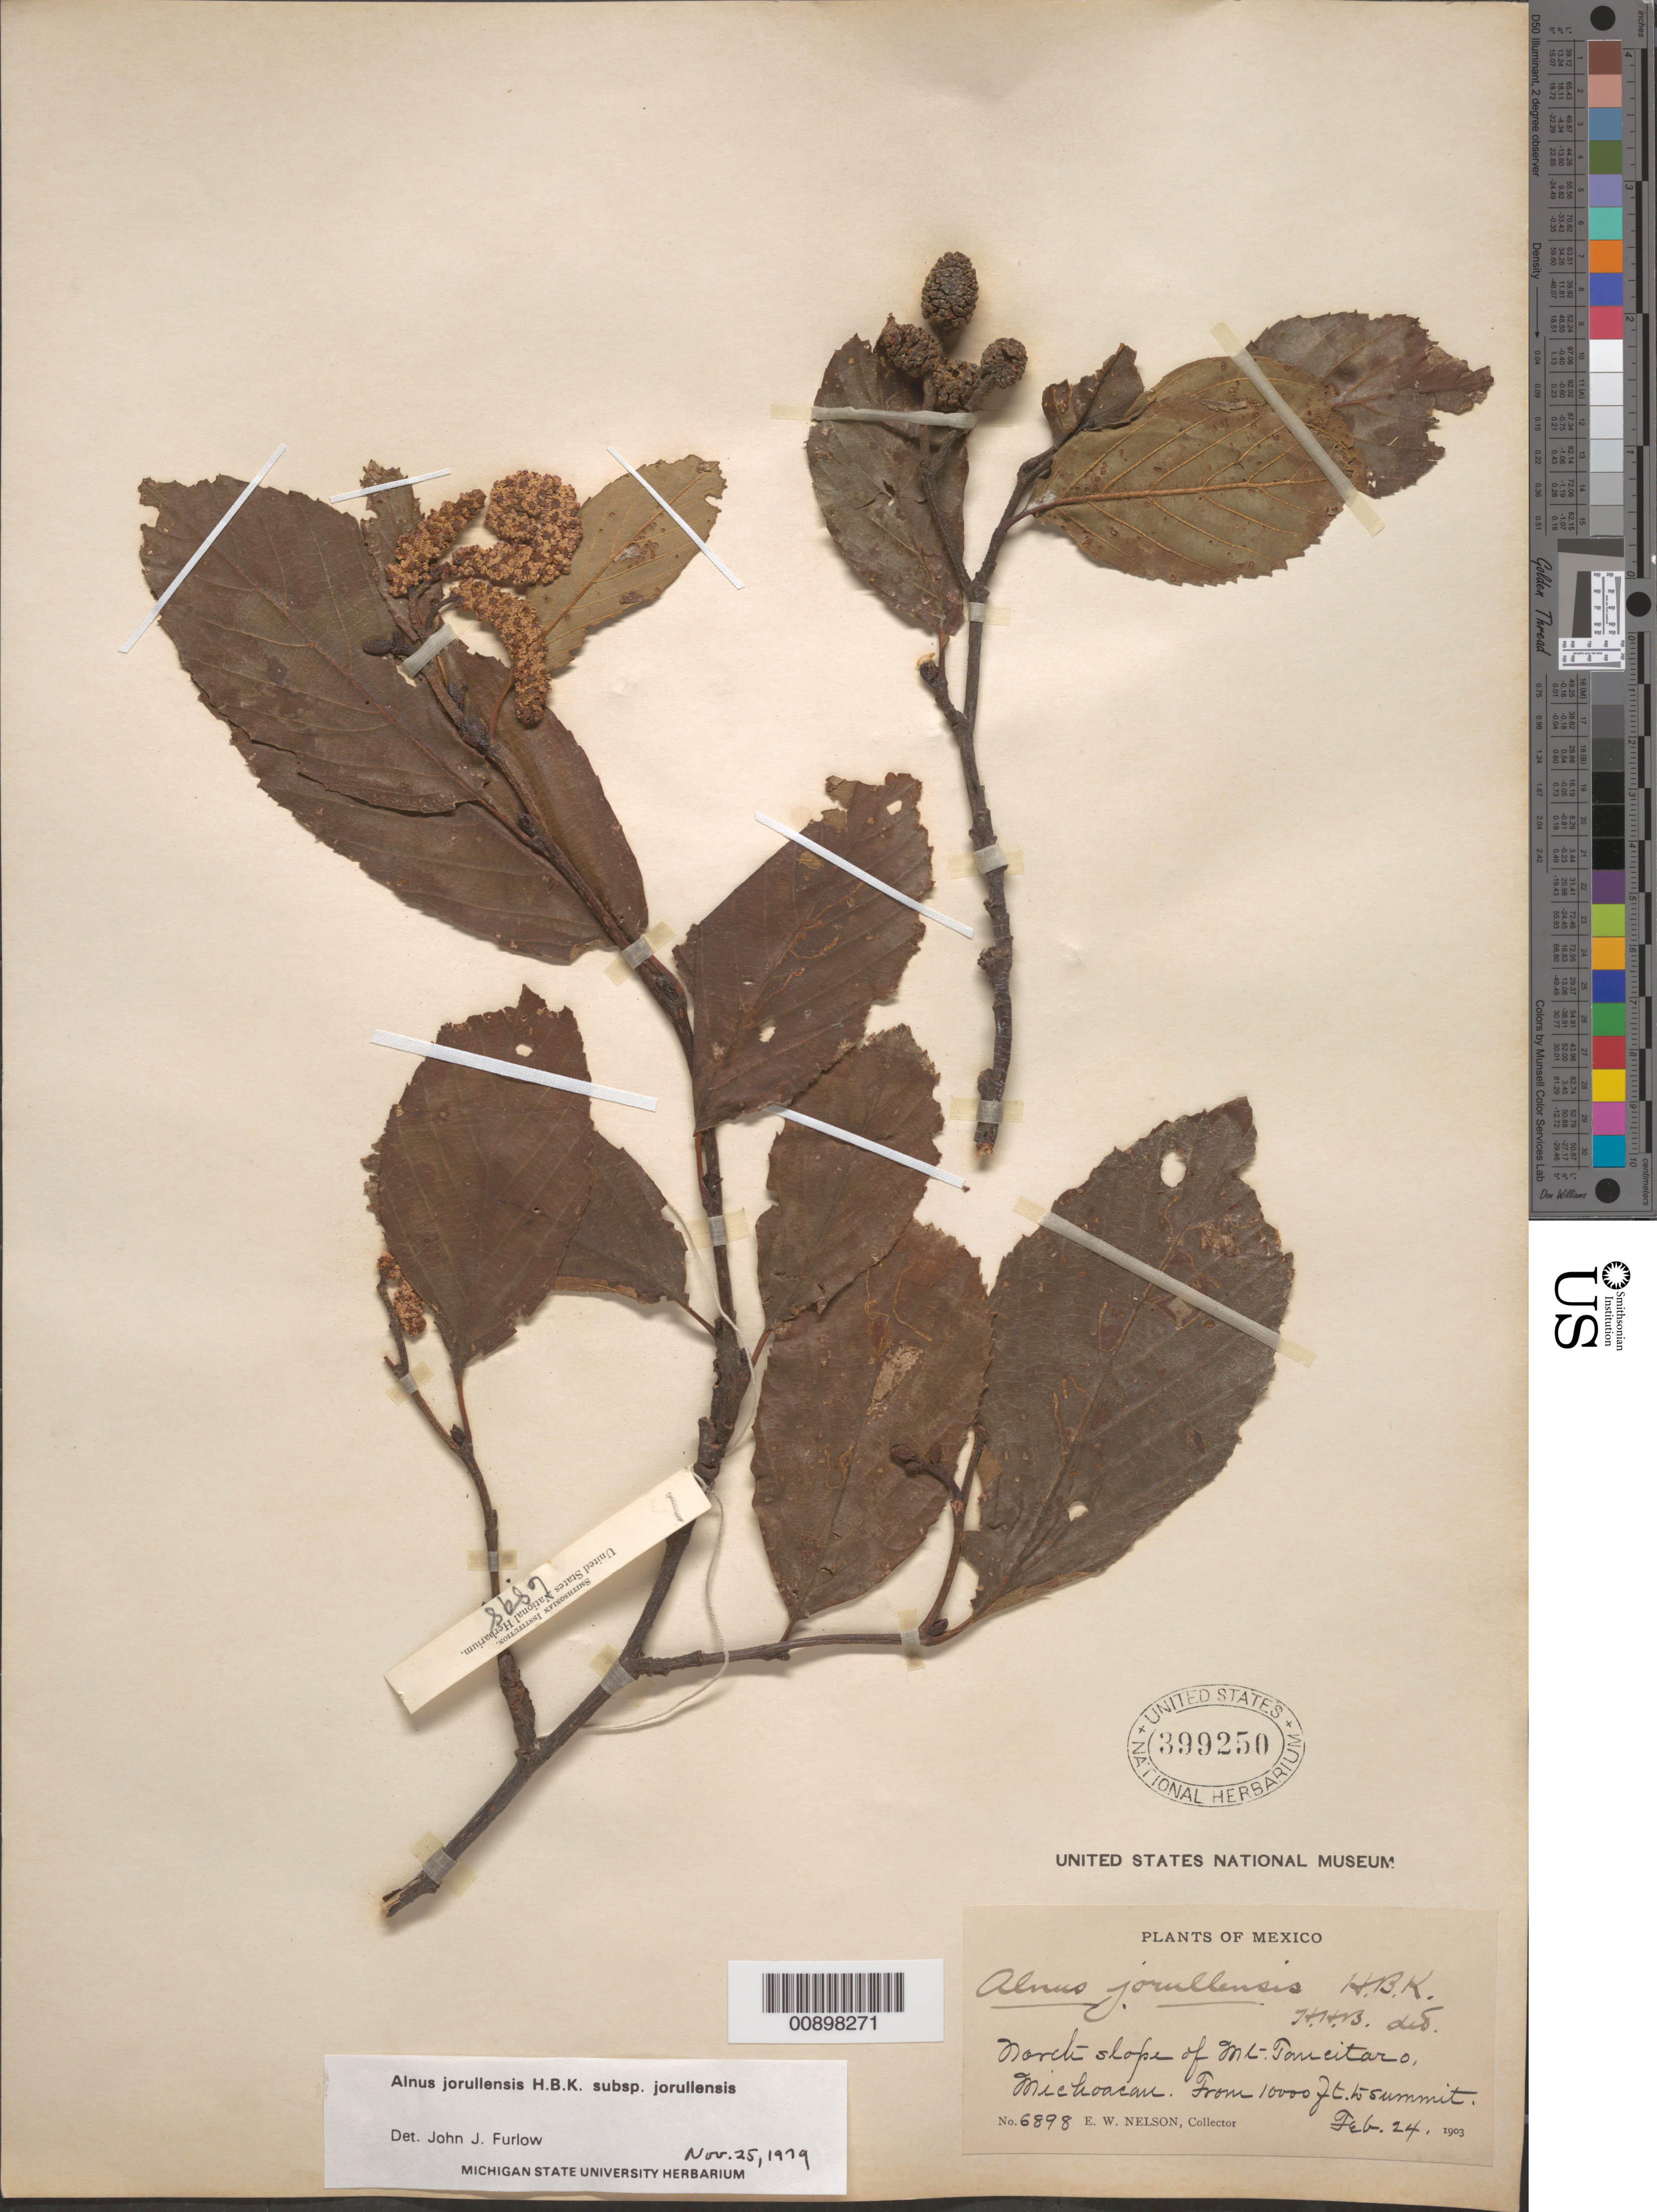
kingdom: Plantae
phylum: Tracheophyta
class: Magnoliopsida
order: Fagales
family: Betulaceae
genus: Alnus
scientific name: Alnus jorullensis subsp. jorullensis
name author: Kunth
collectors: E. W. Nelson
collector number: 6898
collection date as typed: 24 Feb 1903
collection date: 1903-02-24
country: Mexico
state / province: Michoacán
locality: North slope of Mt. Tancitaro, Michoacán.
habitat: Slope of Mt. from 10,000 ft. to summit.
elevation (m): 3048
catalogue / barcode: US 399250